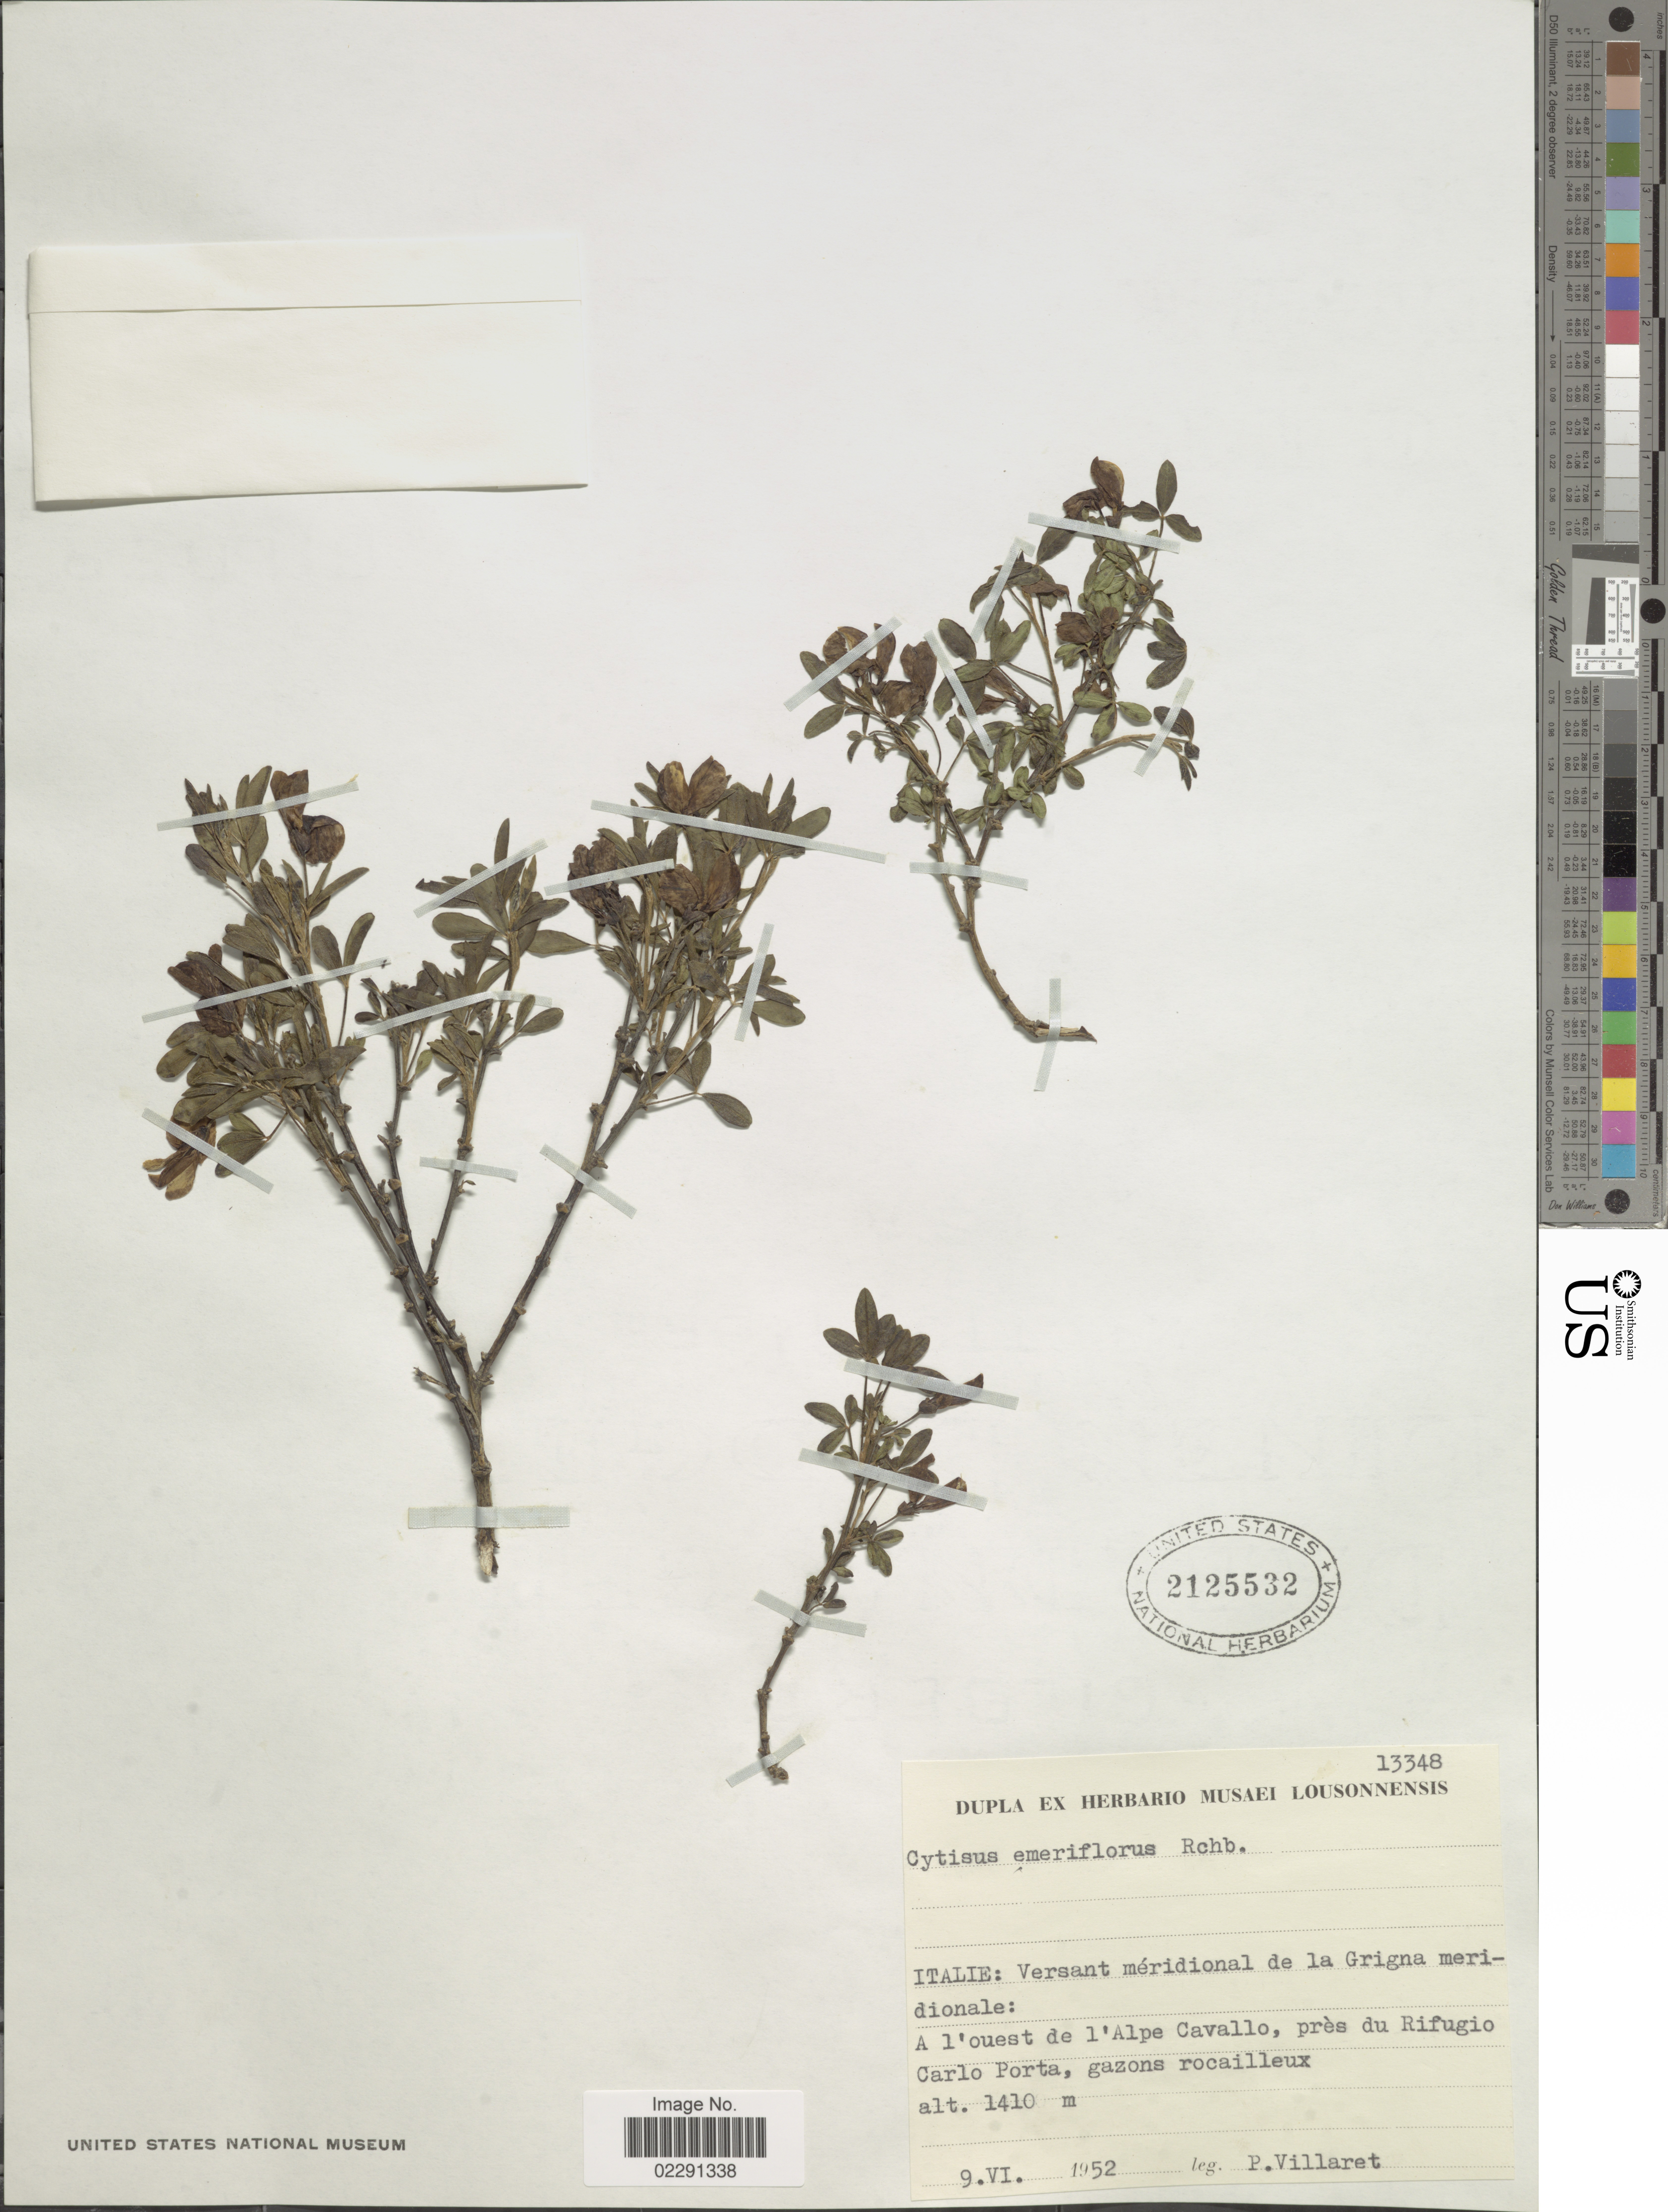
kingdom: Plantae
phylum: Tracheophyta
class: Magnoliopsida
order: Fabales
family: Fabaceae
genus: Cytisus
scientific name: Cytisus emeriflorus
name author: Rchb.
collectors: P. Villaret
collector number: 13348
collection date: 1952-06-09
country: Italy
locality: Italie: Versant meidional de la Grigna meridionale: A l'ouest de l'Alpe Cavallo, pres du Rifugio Carlo Porta, gazonas rocailleux.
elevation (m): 1410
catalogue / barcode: US 2125532